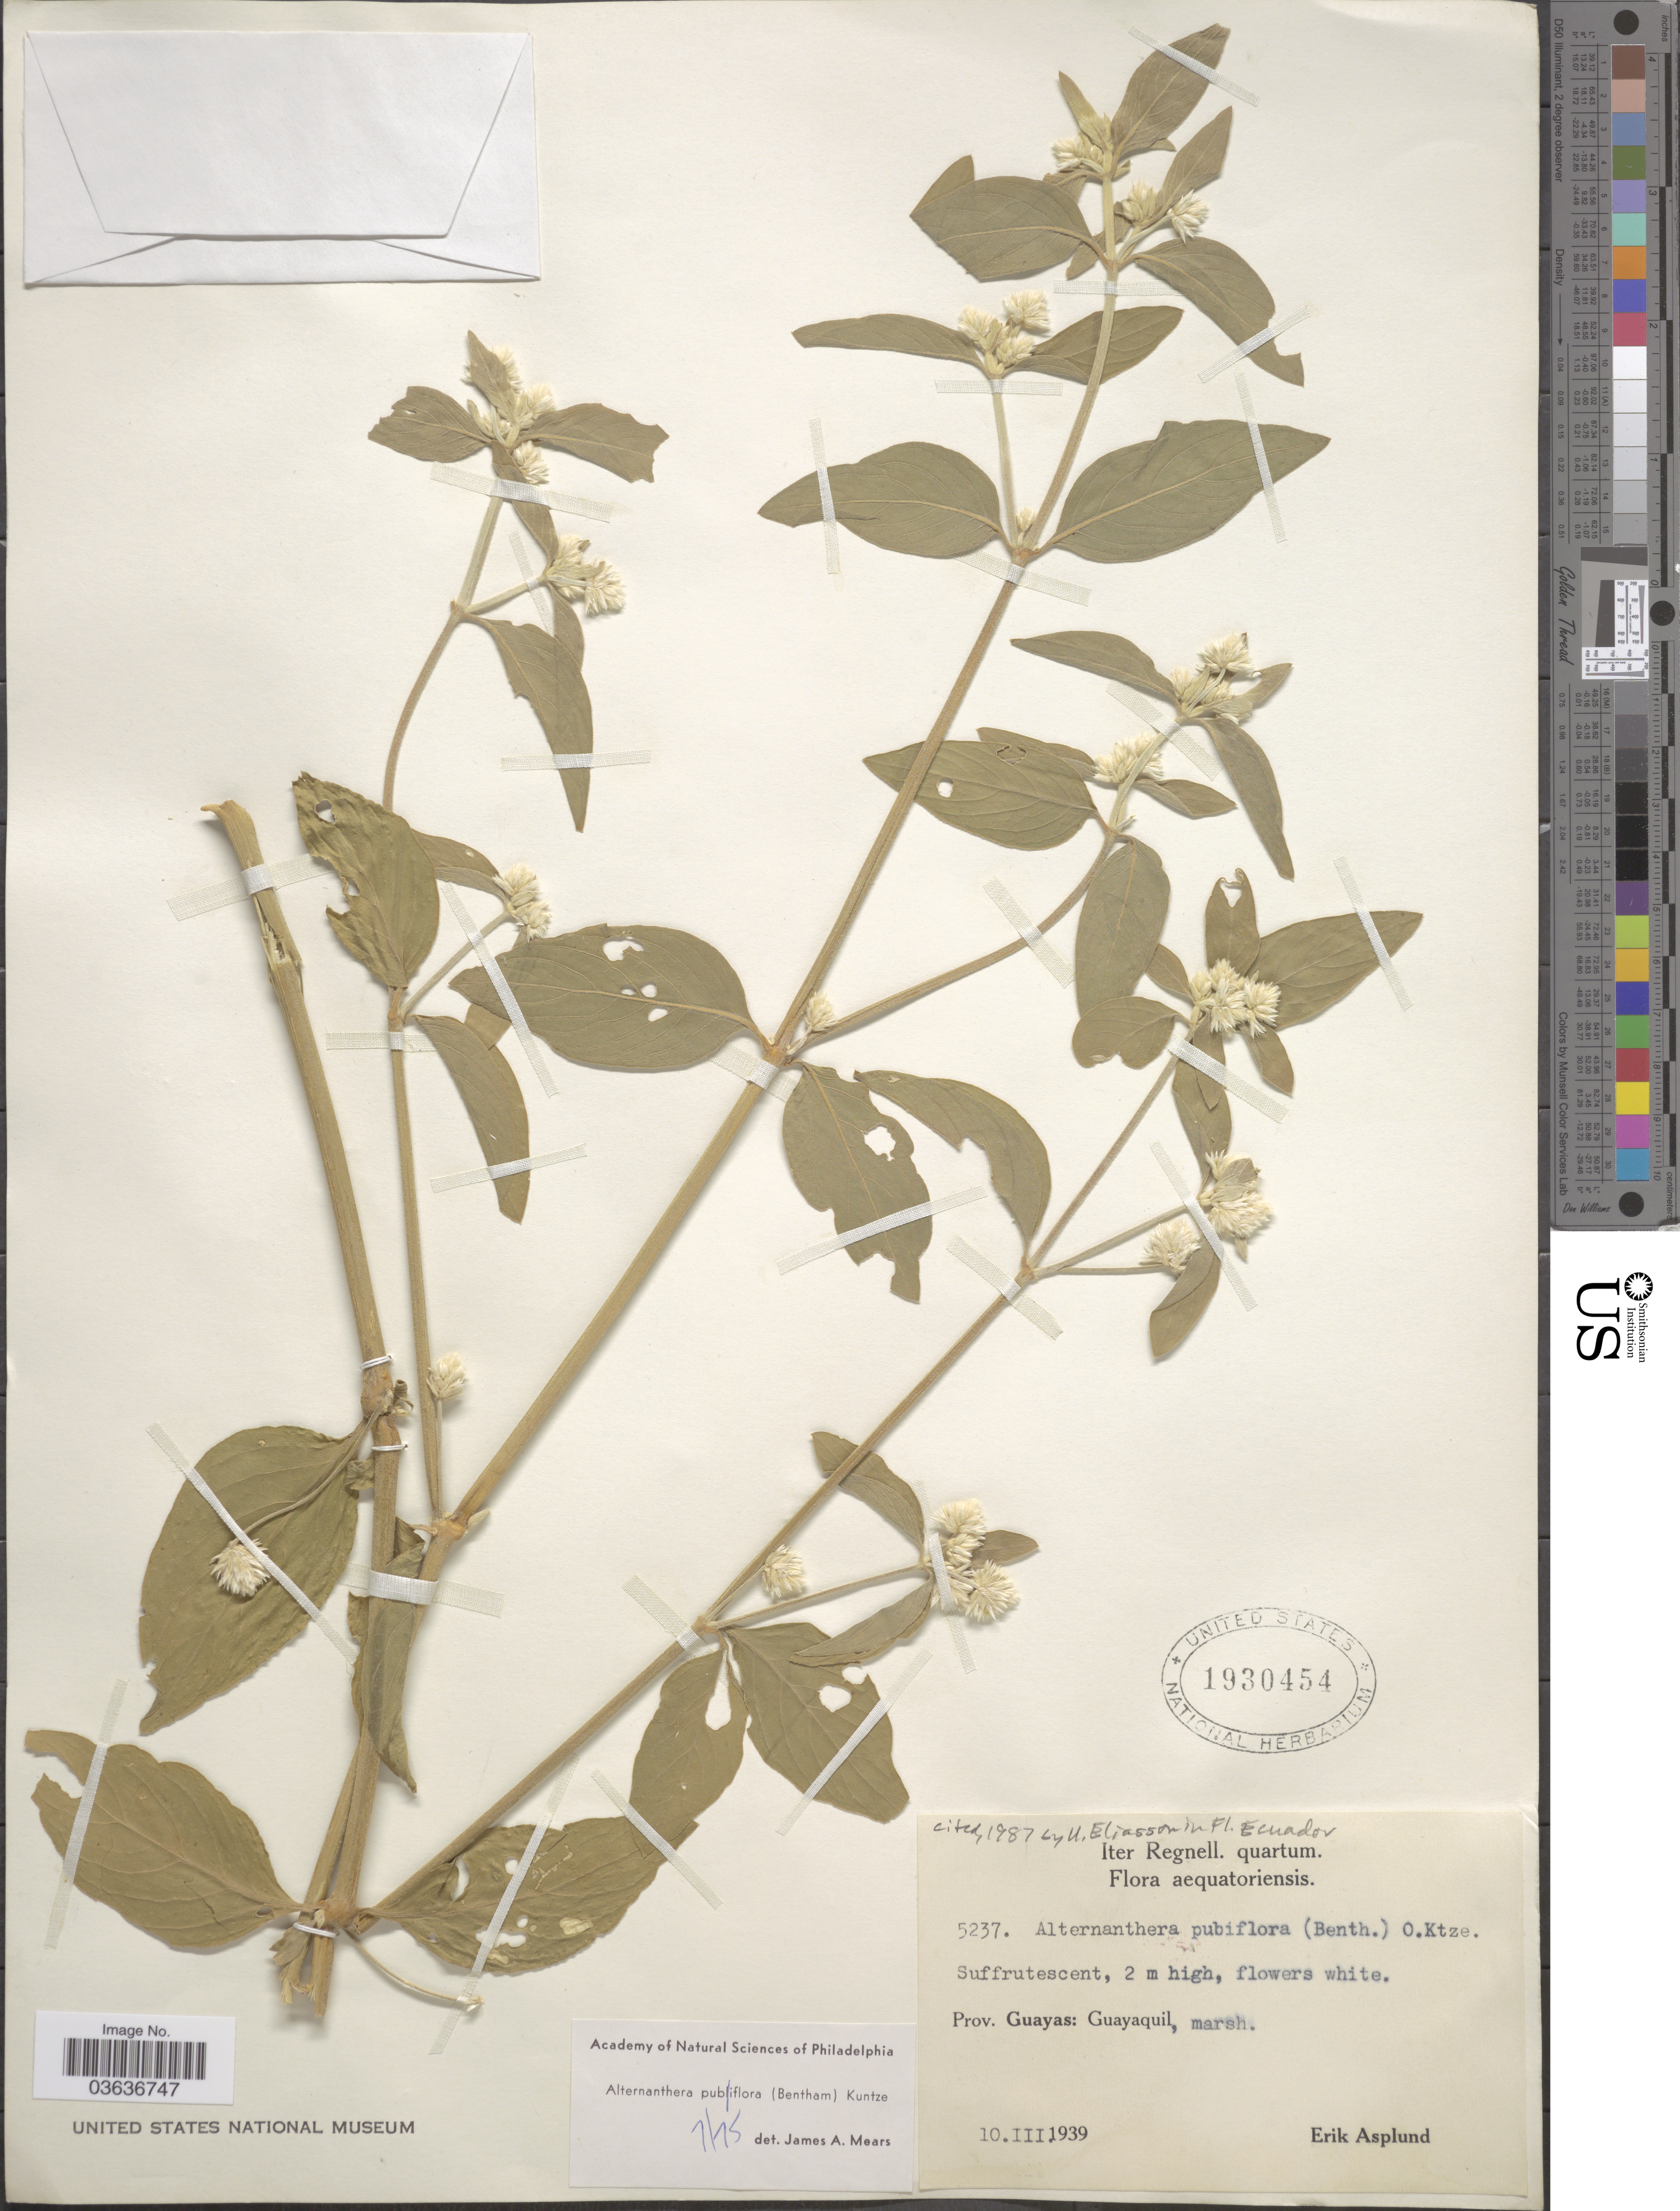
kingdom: Plantae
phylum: Tracheophyta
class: Magnoliopsida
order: Caryophyllales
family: Amaranthaceae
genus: Alternanthera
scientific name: Alternanthera pubiflora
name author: (Benth.) Kuntze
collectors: E. Asplund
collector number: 5237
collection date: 1939-03-10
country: Ecuador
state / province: Guayas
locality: Guayaquil.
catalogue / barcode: US 1930454